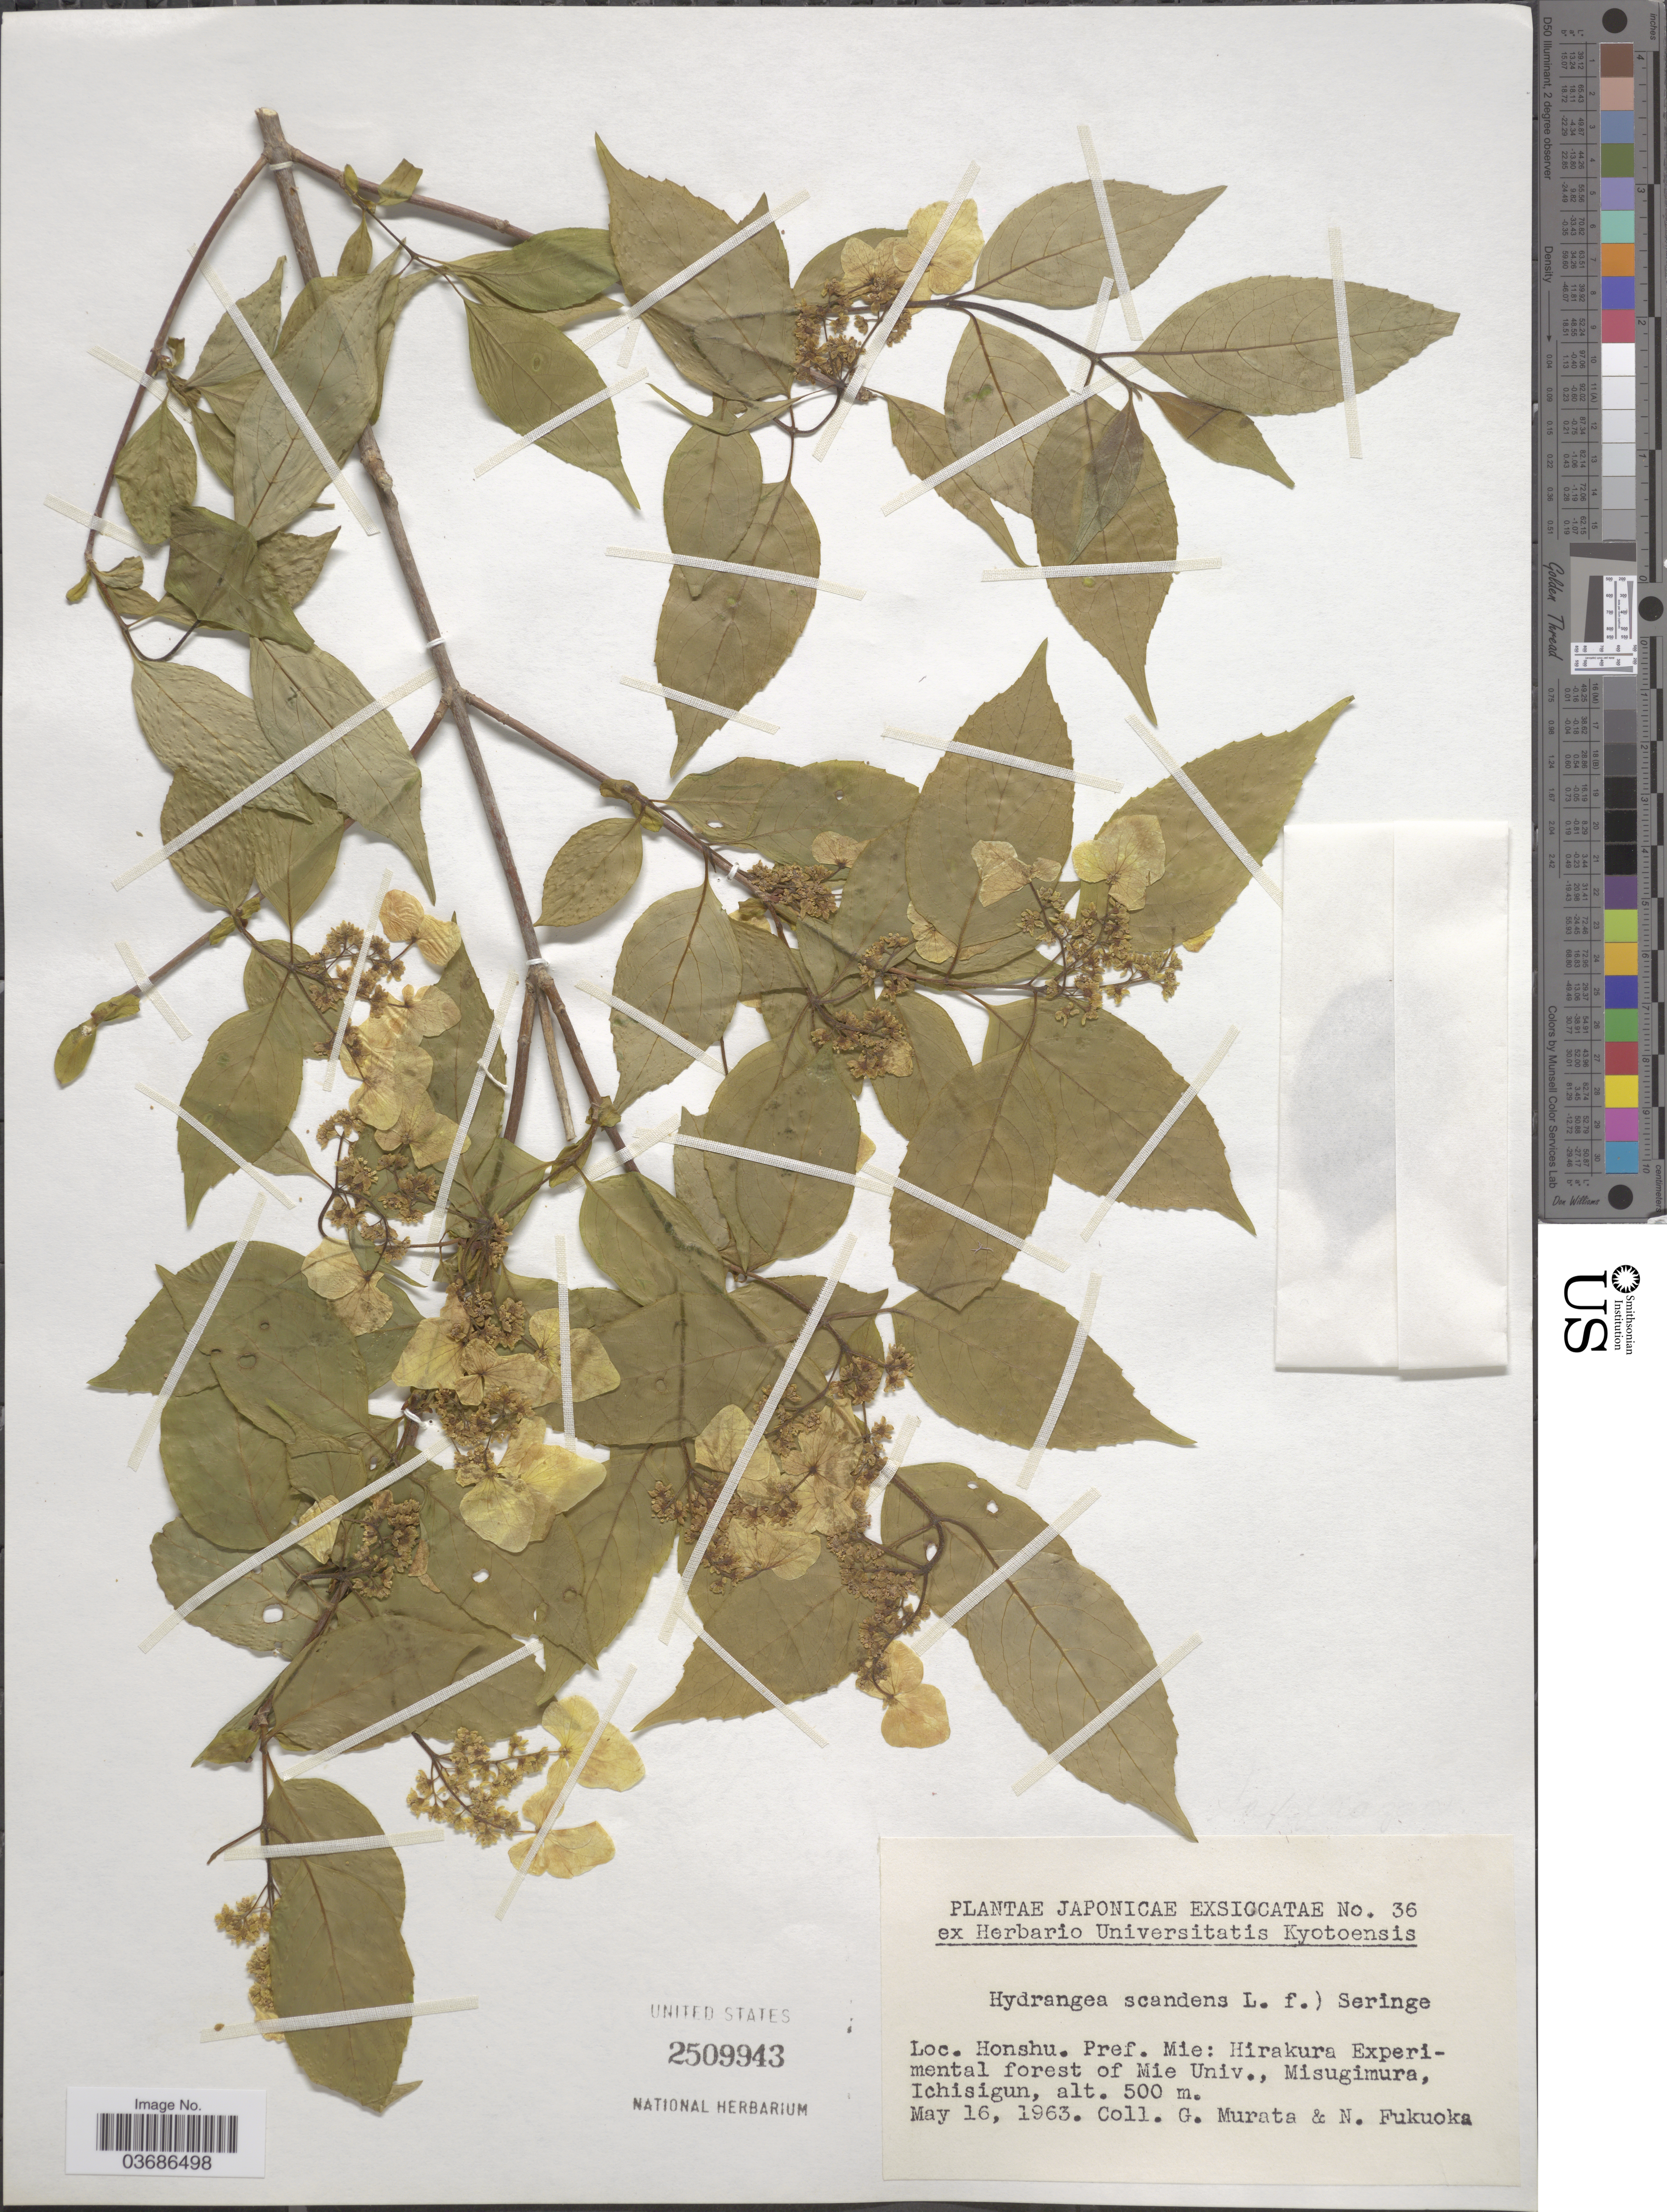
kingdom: Plantae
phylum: Tracheophyta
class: Magnoliopsida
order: Cornales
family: Hydrangeaceae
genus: Hydrangea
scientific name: Hydrangea scandens var. scandens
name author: (L. f.) Ser.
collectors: G. Murata & N. Fukuoka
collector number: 36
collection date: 1963-05-16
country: Japan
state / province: Mie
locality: Honshu. Pref. Mie: Hirakura Experimental forest of Mie Univ., Misugimura, Ichisigun.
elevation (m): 500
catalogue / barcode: US 2509943